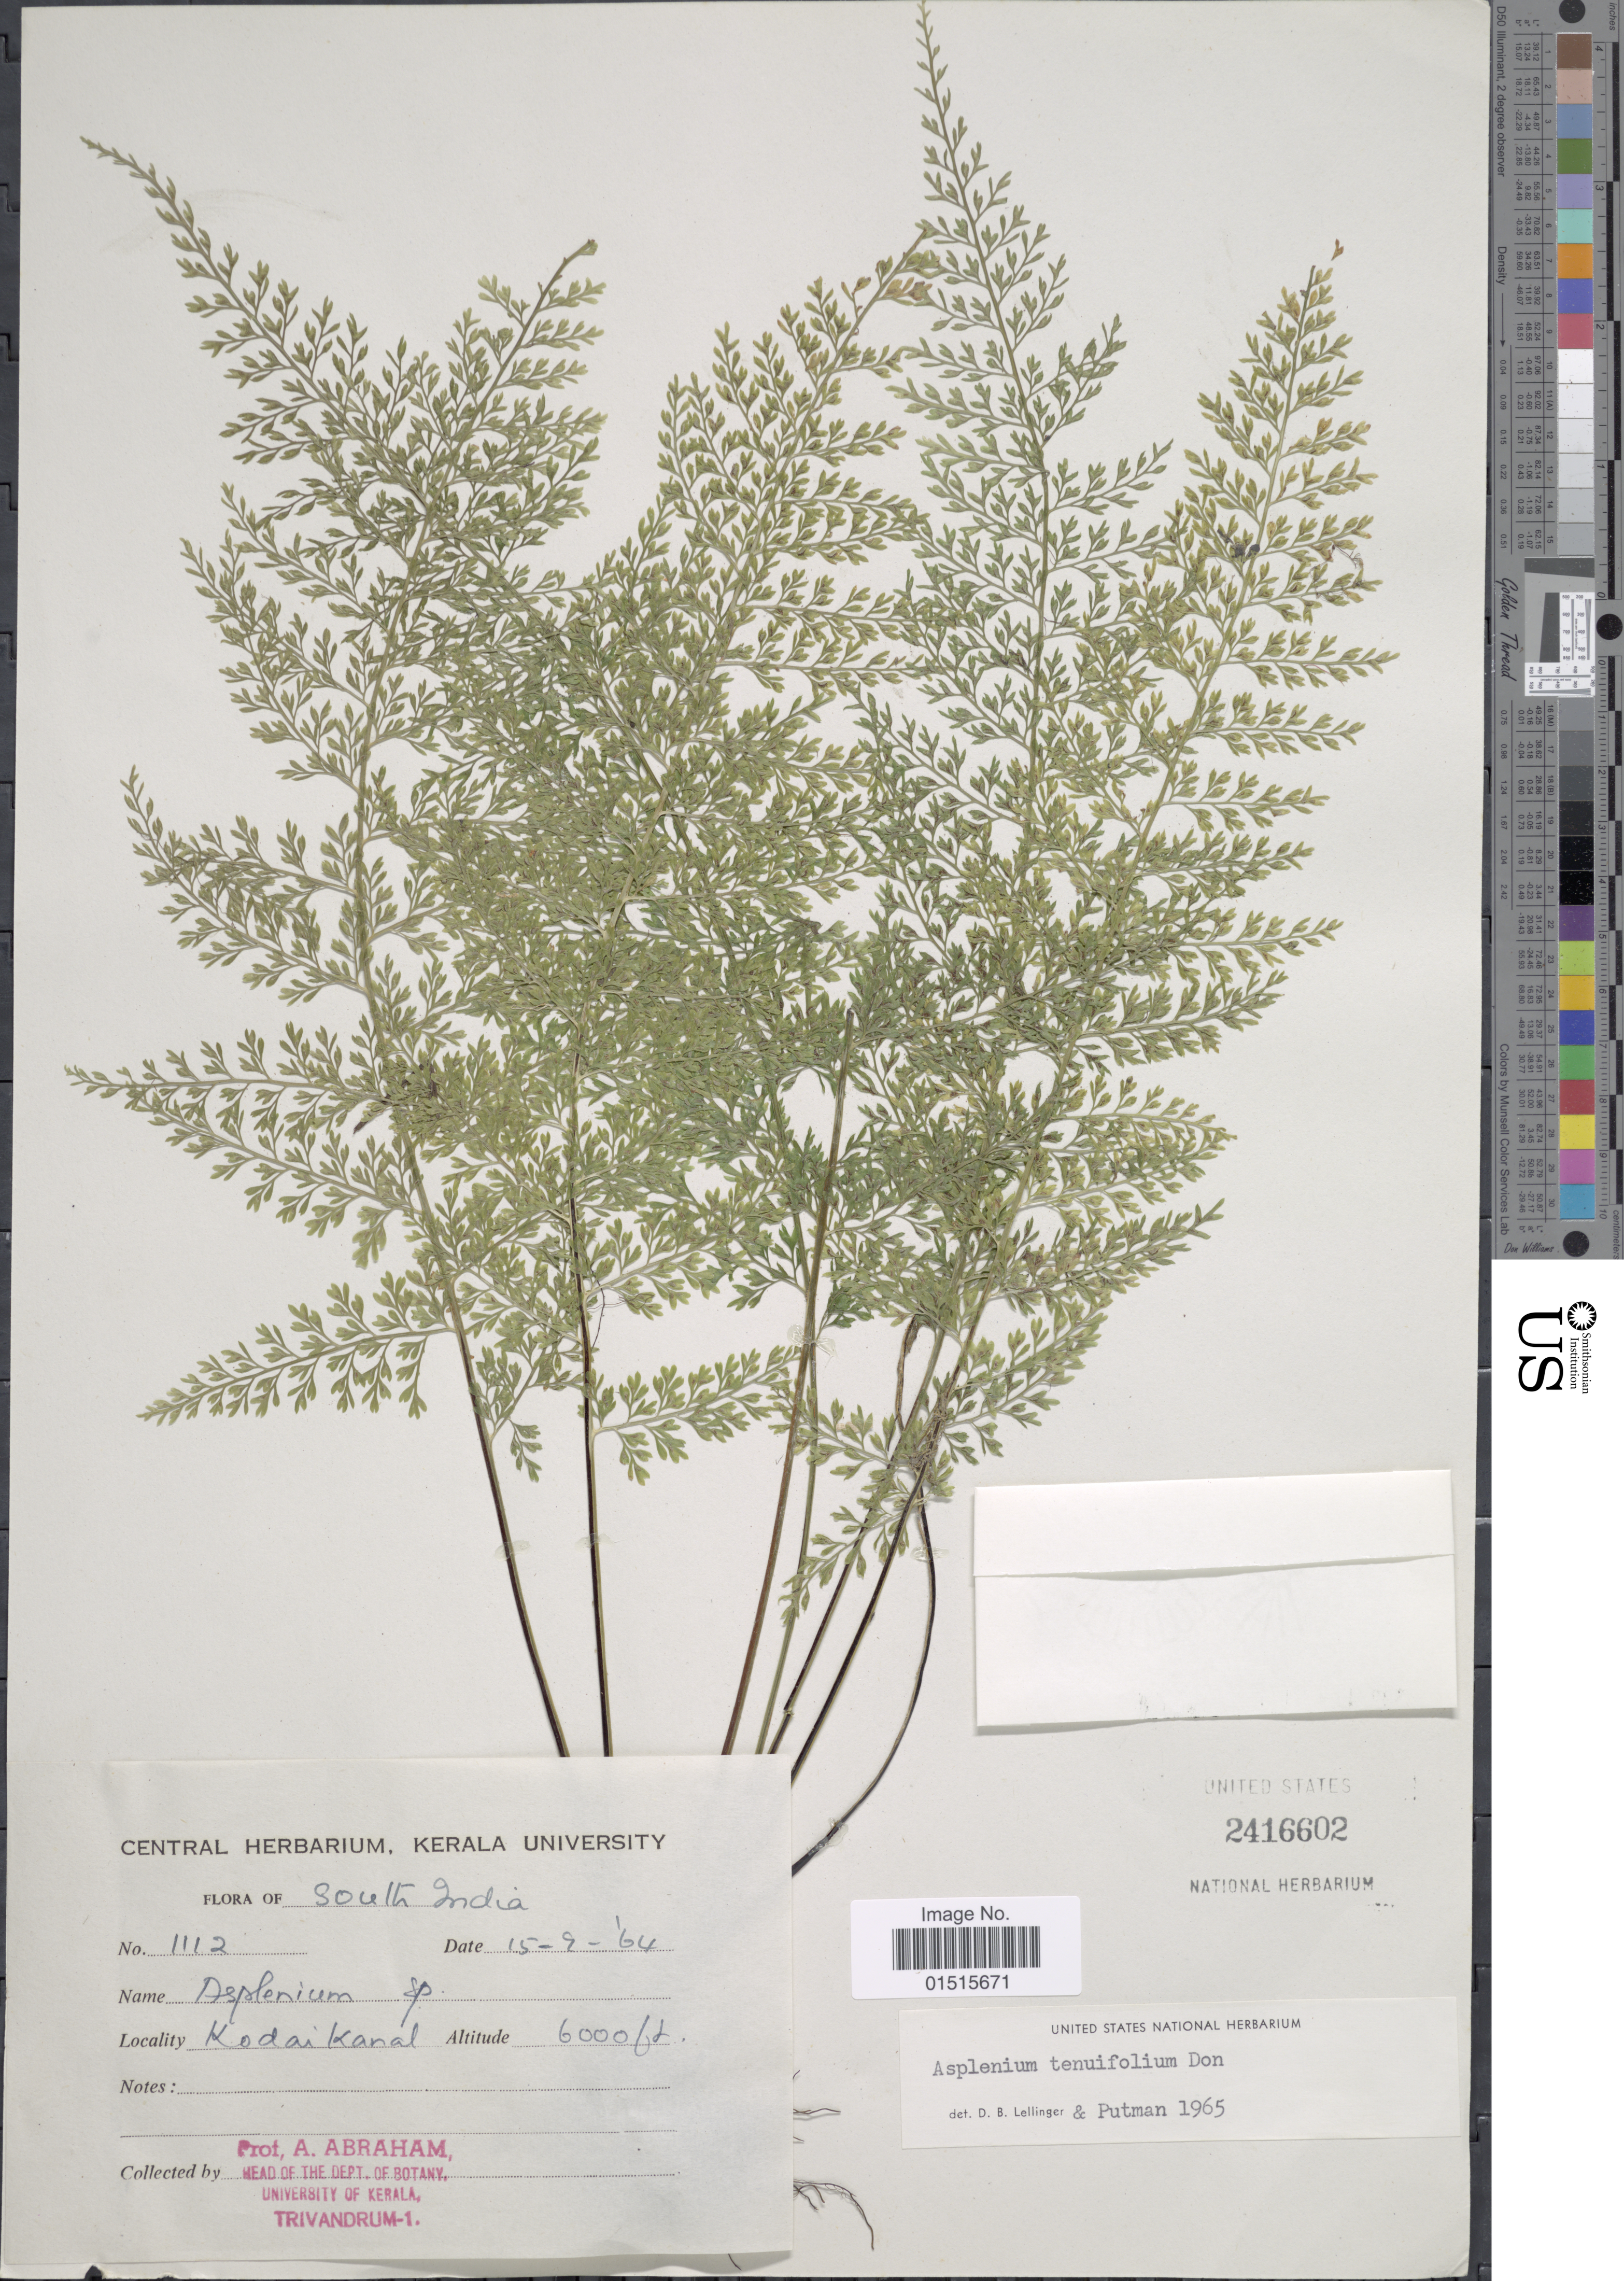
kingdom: Plantae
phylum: Tracheophyta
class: Polypodiopsida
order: Polypodiales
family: Aspleniaceae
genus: Asplenium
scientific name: Asplenium tenuifolium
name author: D. Don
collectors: A. Abraham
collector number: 1112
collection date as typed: Transcribed d/m/y: 15/9/64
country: India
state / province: Kerala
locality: Kodaikanal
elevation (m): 1829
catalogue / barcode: US 2416602